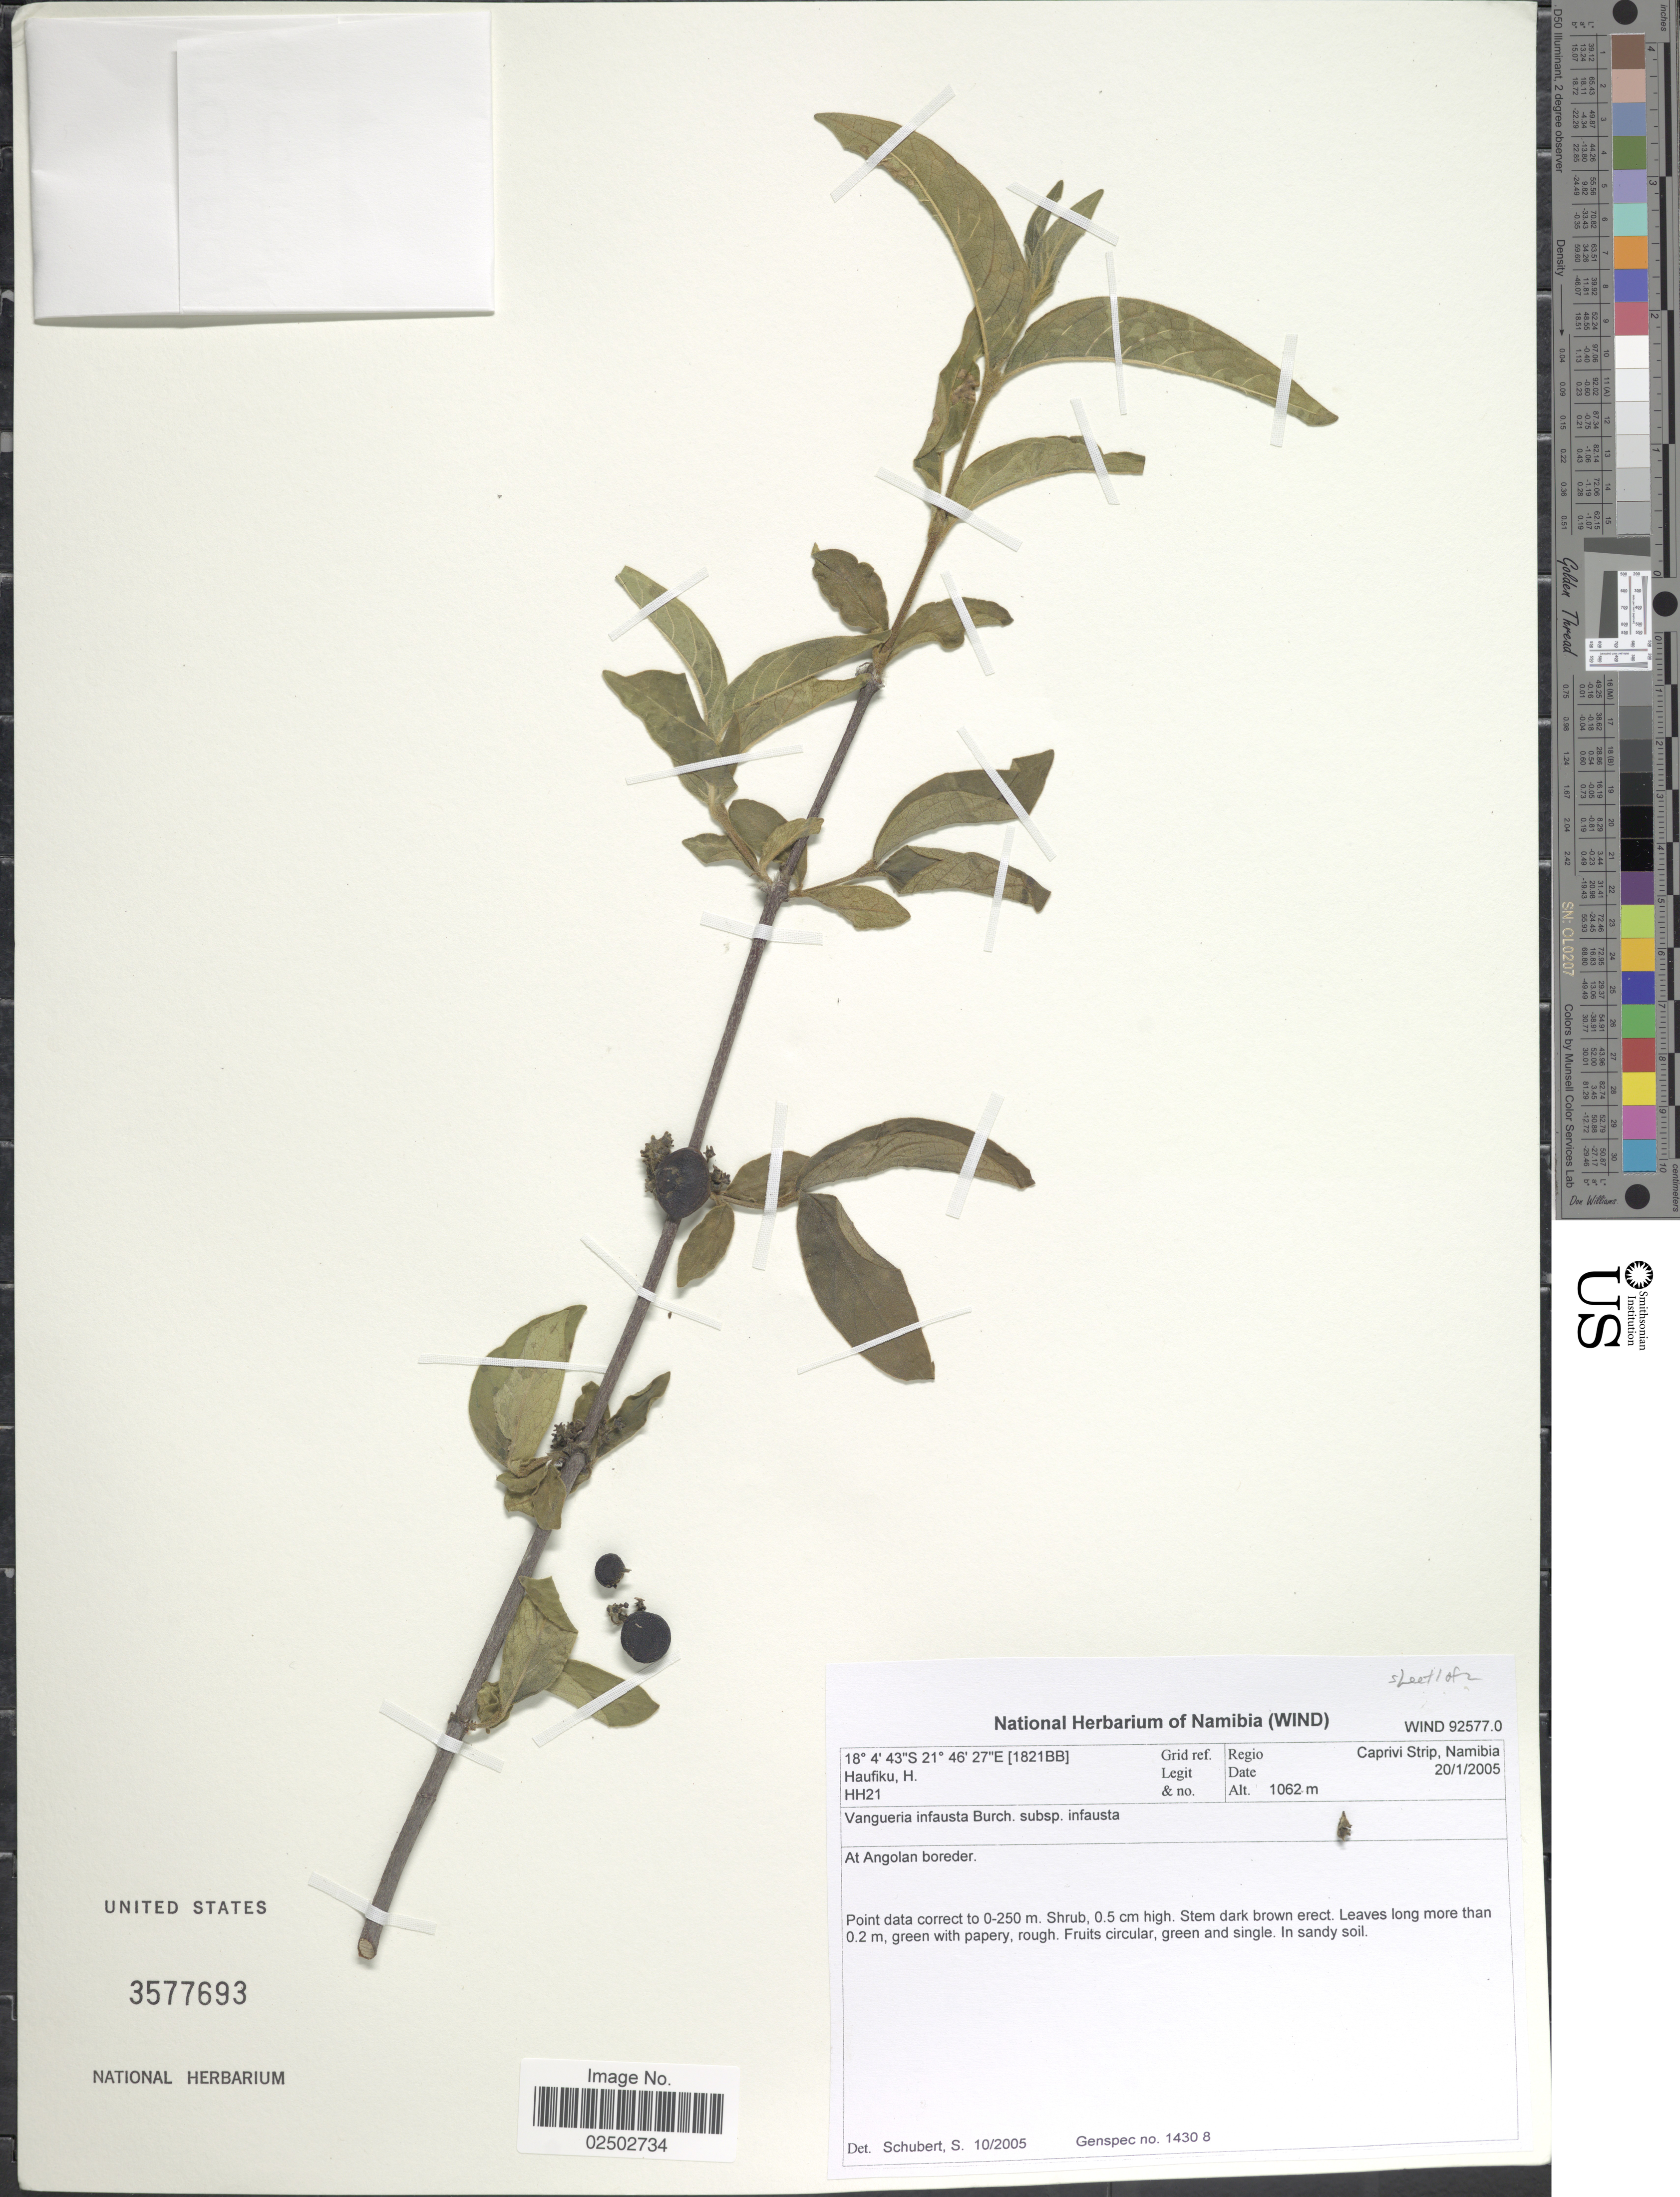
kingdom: Plantae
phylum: Tracheophyta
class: Magnoliopsida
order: Gentianales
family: Rubiaceae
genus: Vangueria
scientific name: Vangueria infausta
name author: D.G. Burch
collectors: H. Haufiku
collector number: HH21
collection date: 2005-01-20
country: Namibia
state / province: Caprivi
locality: At Angolan boredor [1821BB]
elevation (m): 1062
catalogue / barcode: US 3577693